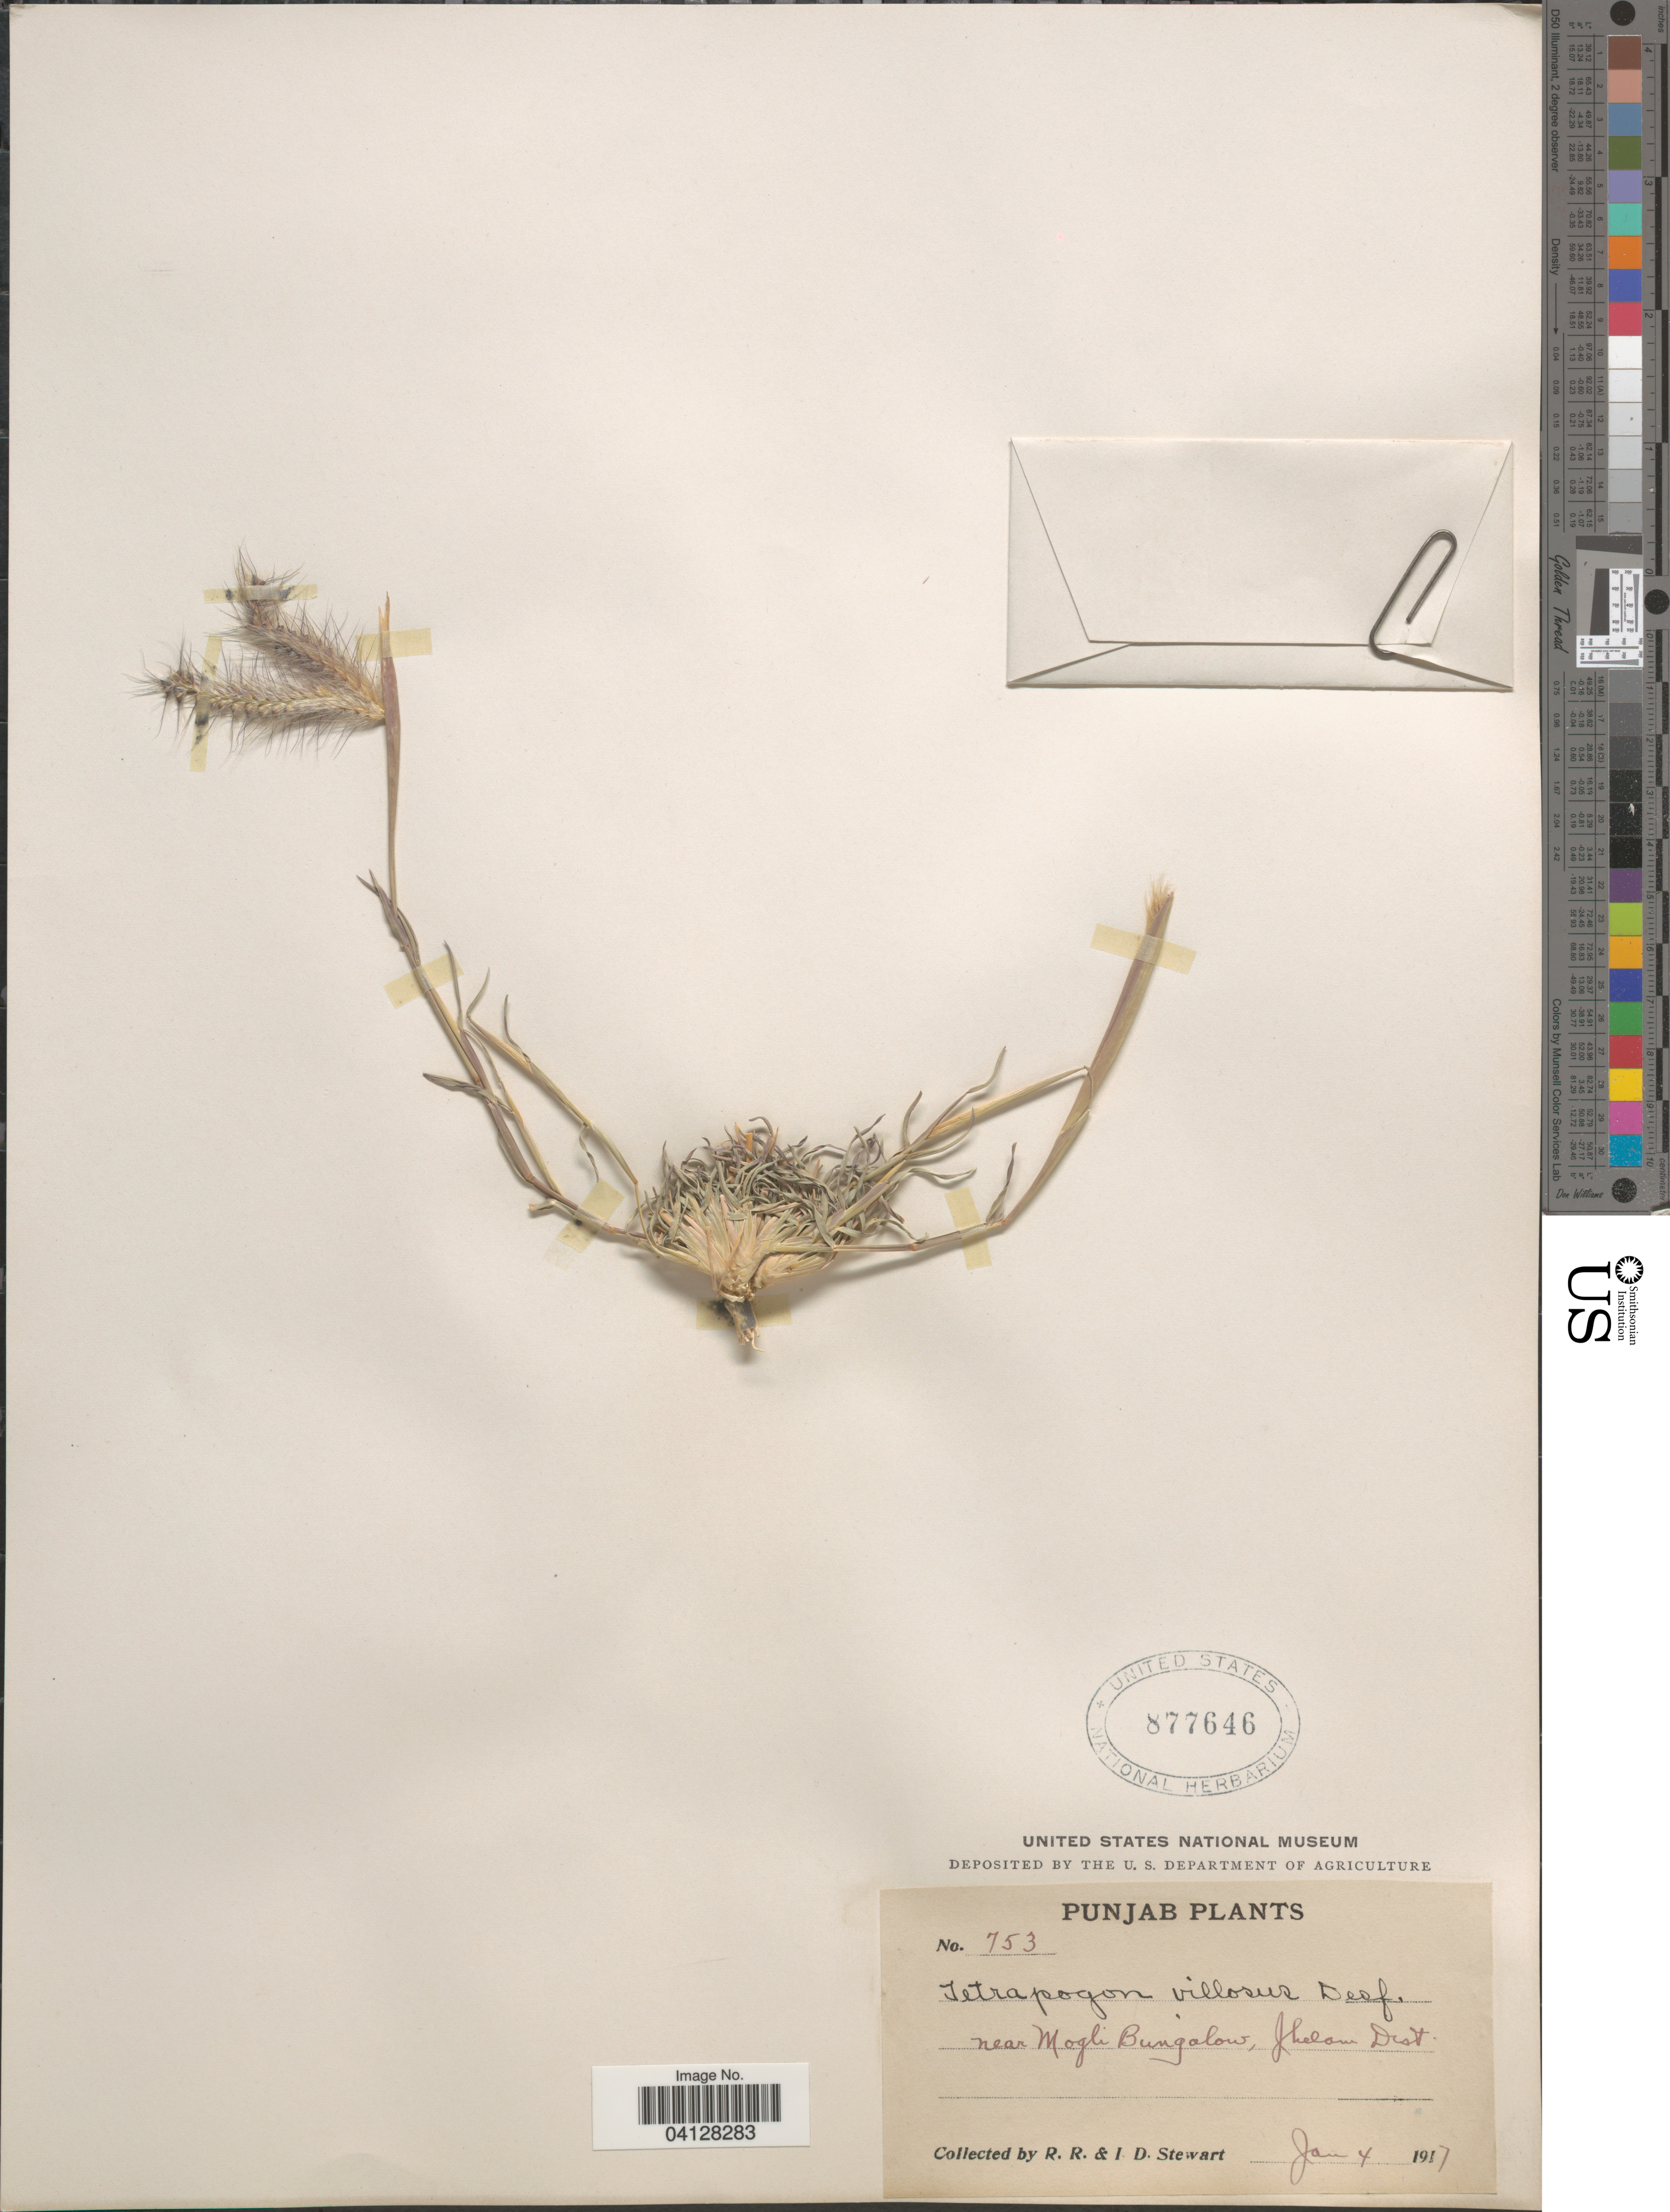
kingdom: Plantae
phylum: Tracheophyta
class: Liliopsida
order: Poales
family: Poaceae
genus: Tetrapogon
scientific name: Tetrapogon villosus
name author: Desf.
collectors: R. Stewart & I. Stewart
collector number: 753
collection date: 1917-01-04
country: Pakistan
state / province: Punjab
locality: Near Mogli Bungalow, Jhelam Dist.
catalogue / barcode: US 877646